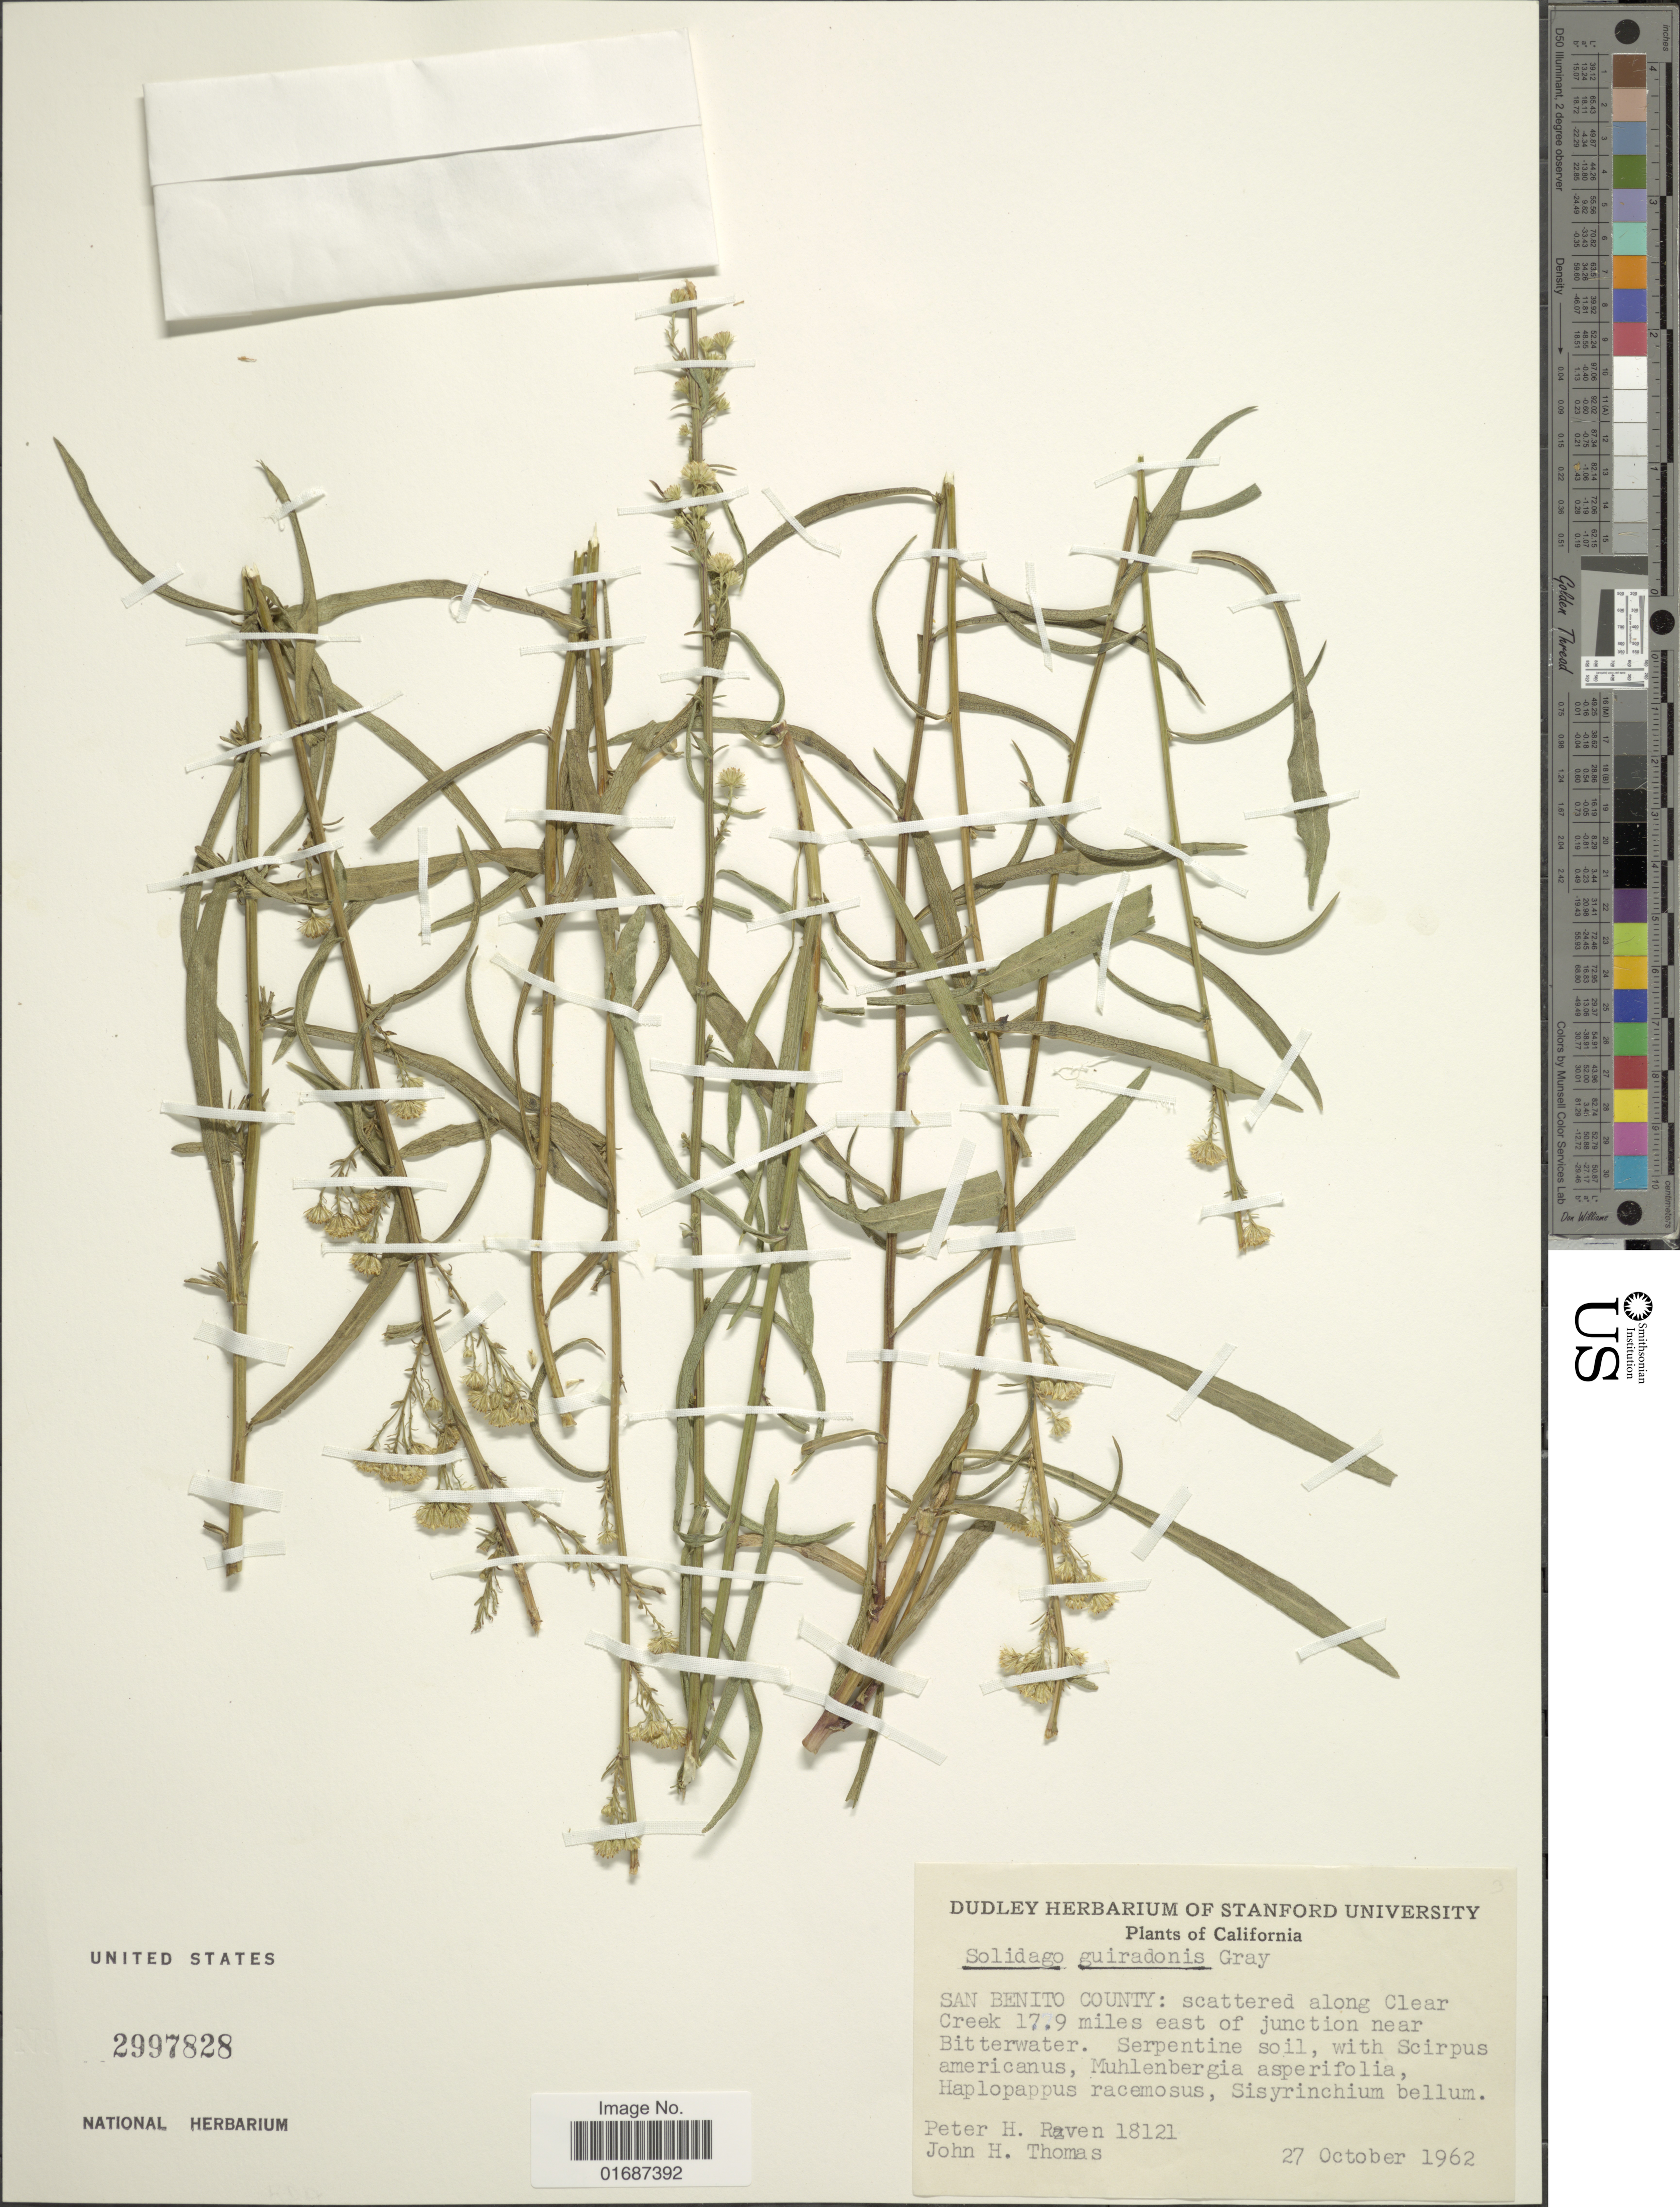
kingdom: Plantae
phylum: Tracheophyta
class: Magnoliopsida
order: Asterales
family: Asteraceae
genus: Solidago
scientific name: Solidago guiradonis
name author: A. Gray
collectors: P. Raven & J. H. Thomas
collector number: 18121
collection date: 1962-10-27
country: United States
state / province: California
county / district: San Benito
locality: San Benito County: scattered along Clear Creek 17.9 miles east of junction near Bitterwater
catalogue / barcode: US 2997828